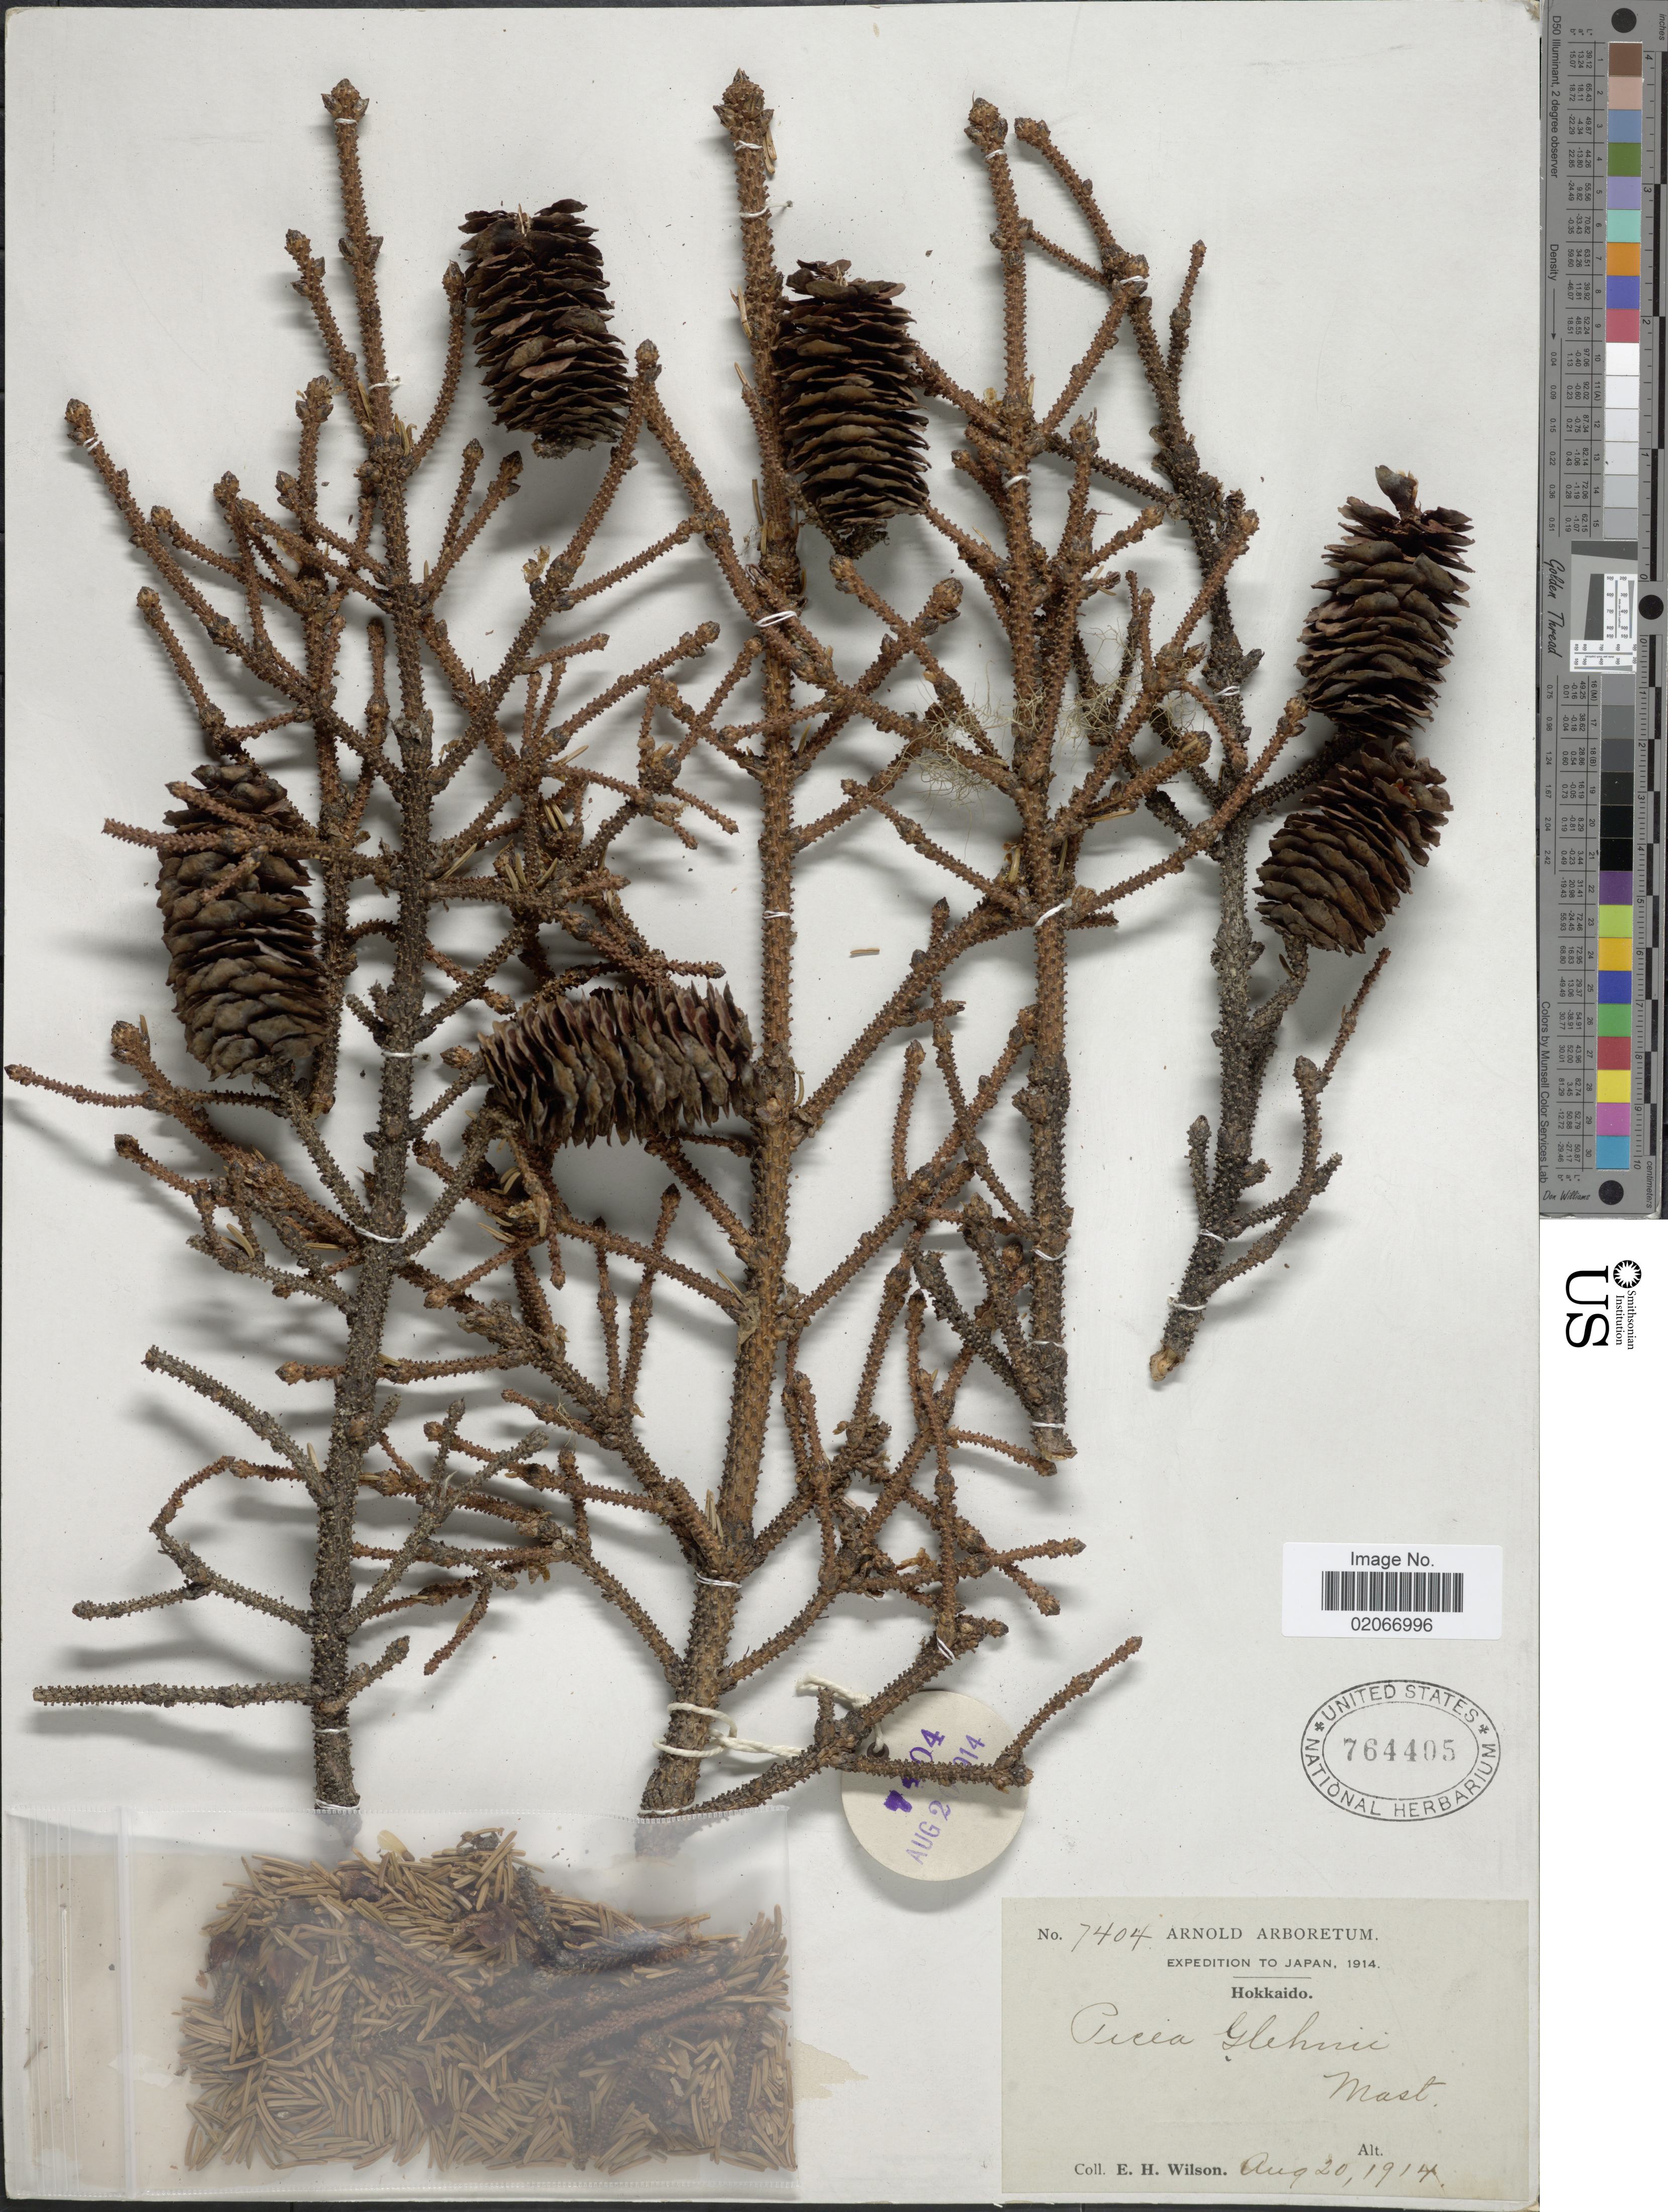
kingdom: Plantae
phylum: Tracheophyta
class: Pinopsida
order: Pinales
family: Pinaceae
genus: Picea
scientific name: Picea glehnii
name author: (F. Schmidt) Mast.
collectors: E. Wilson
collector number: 7404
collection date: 1914-08-20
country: Japan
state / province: Hokkaidō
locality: Hokkaido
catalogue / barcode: US 764405